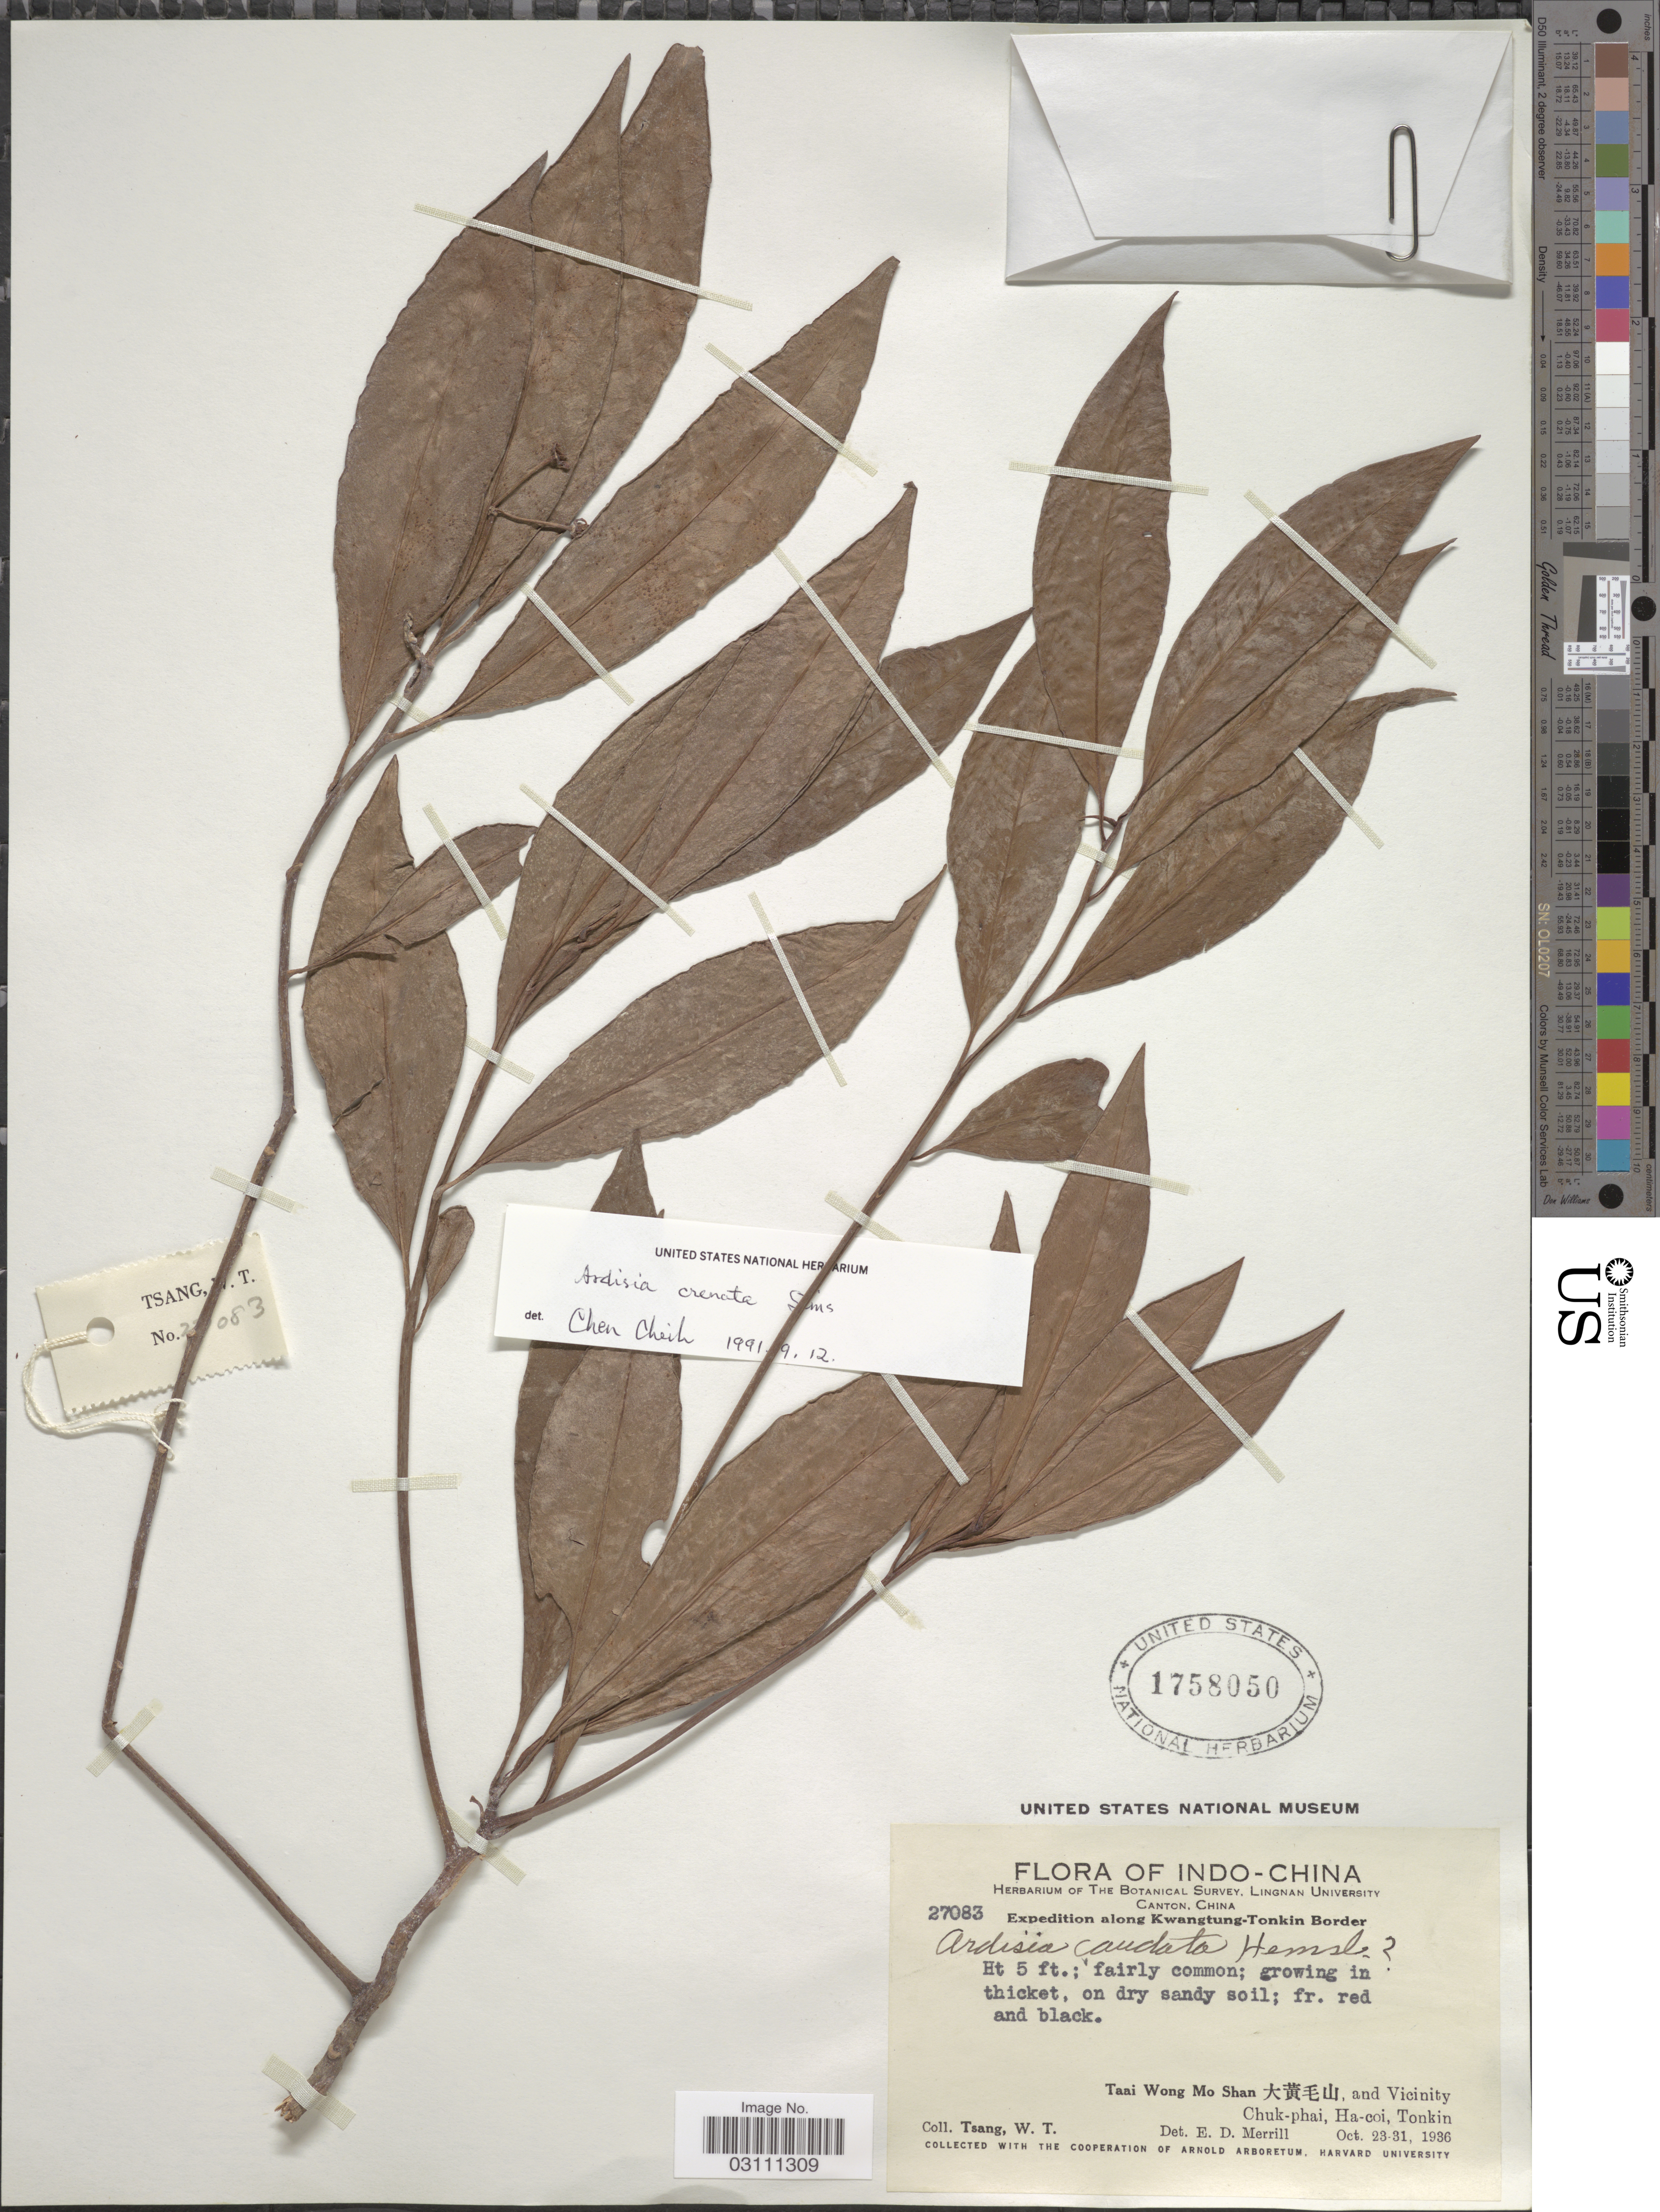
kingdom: Plantae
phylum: Tracheophyta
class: Magnoliopsida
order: Ericales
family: Primulaceae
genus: Ardisia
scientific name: Ardisia crenata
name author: Sims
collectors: W. T. Tsang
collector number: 27083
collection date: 1936-10-23/1936-10-31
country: Vietnam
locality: Indo-China. Along Kwangtung-Tonkin Border. Taai Wong Mo Shan, and Vicinity. Chuk-phai, Ha-coi, Tonkin.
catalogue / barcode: US 1758050